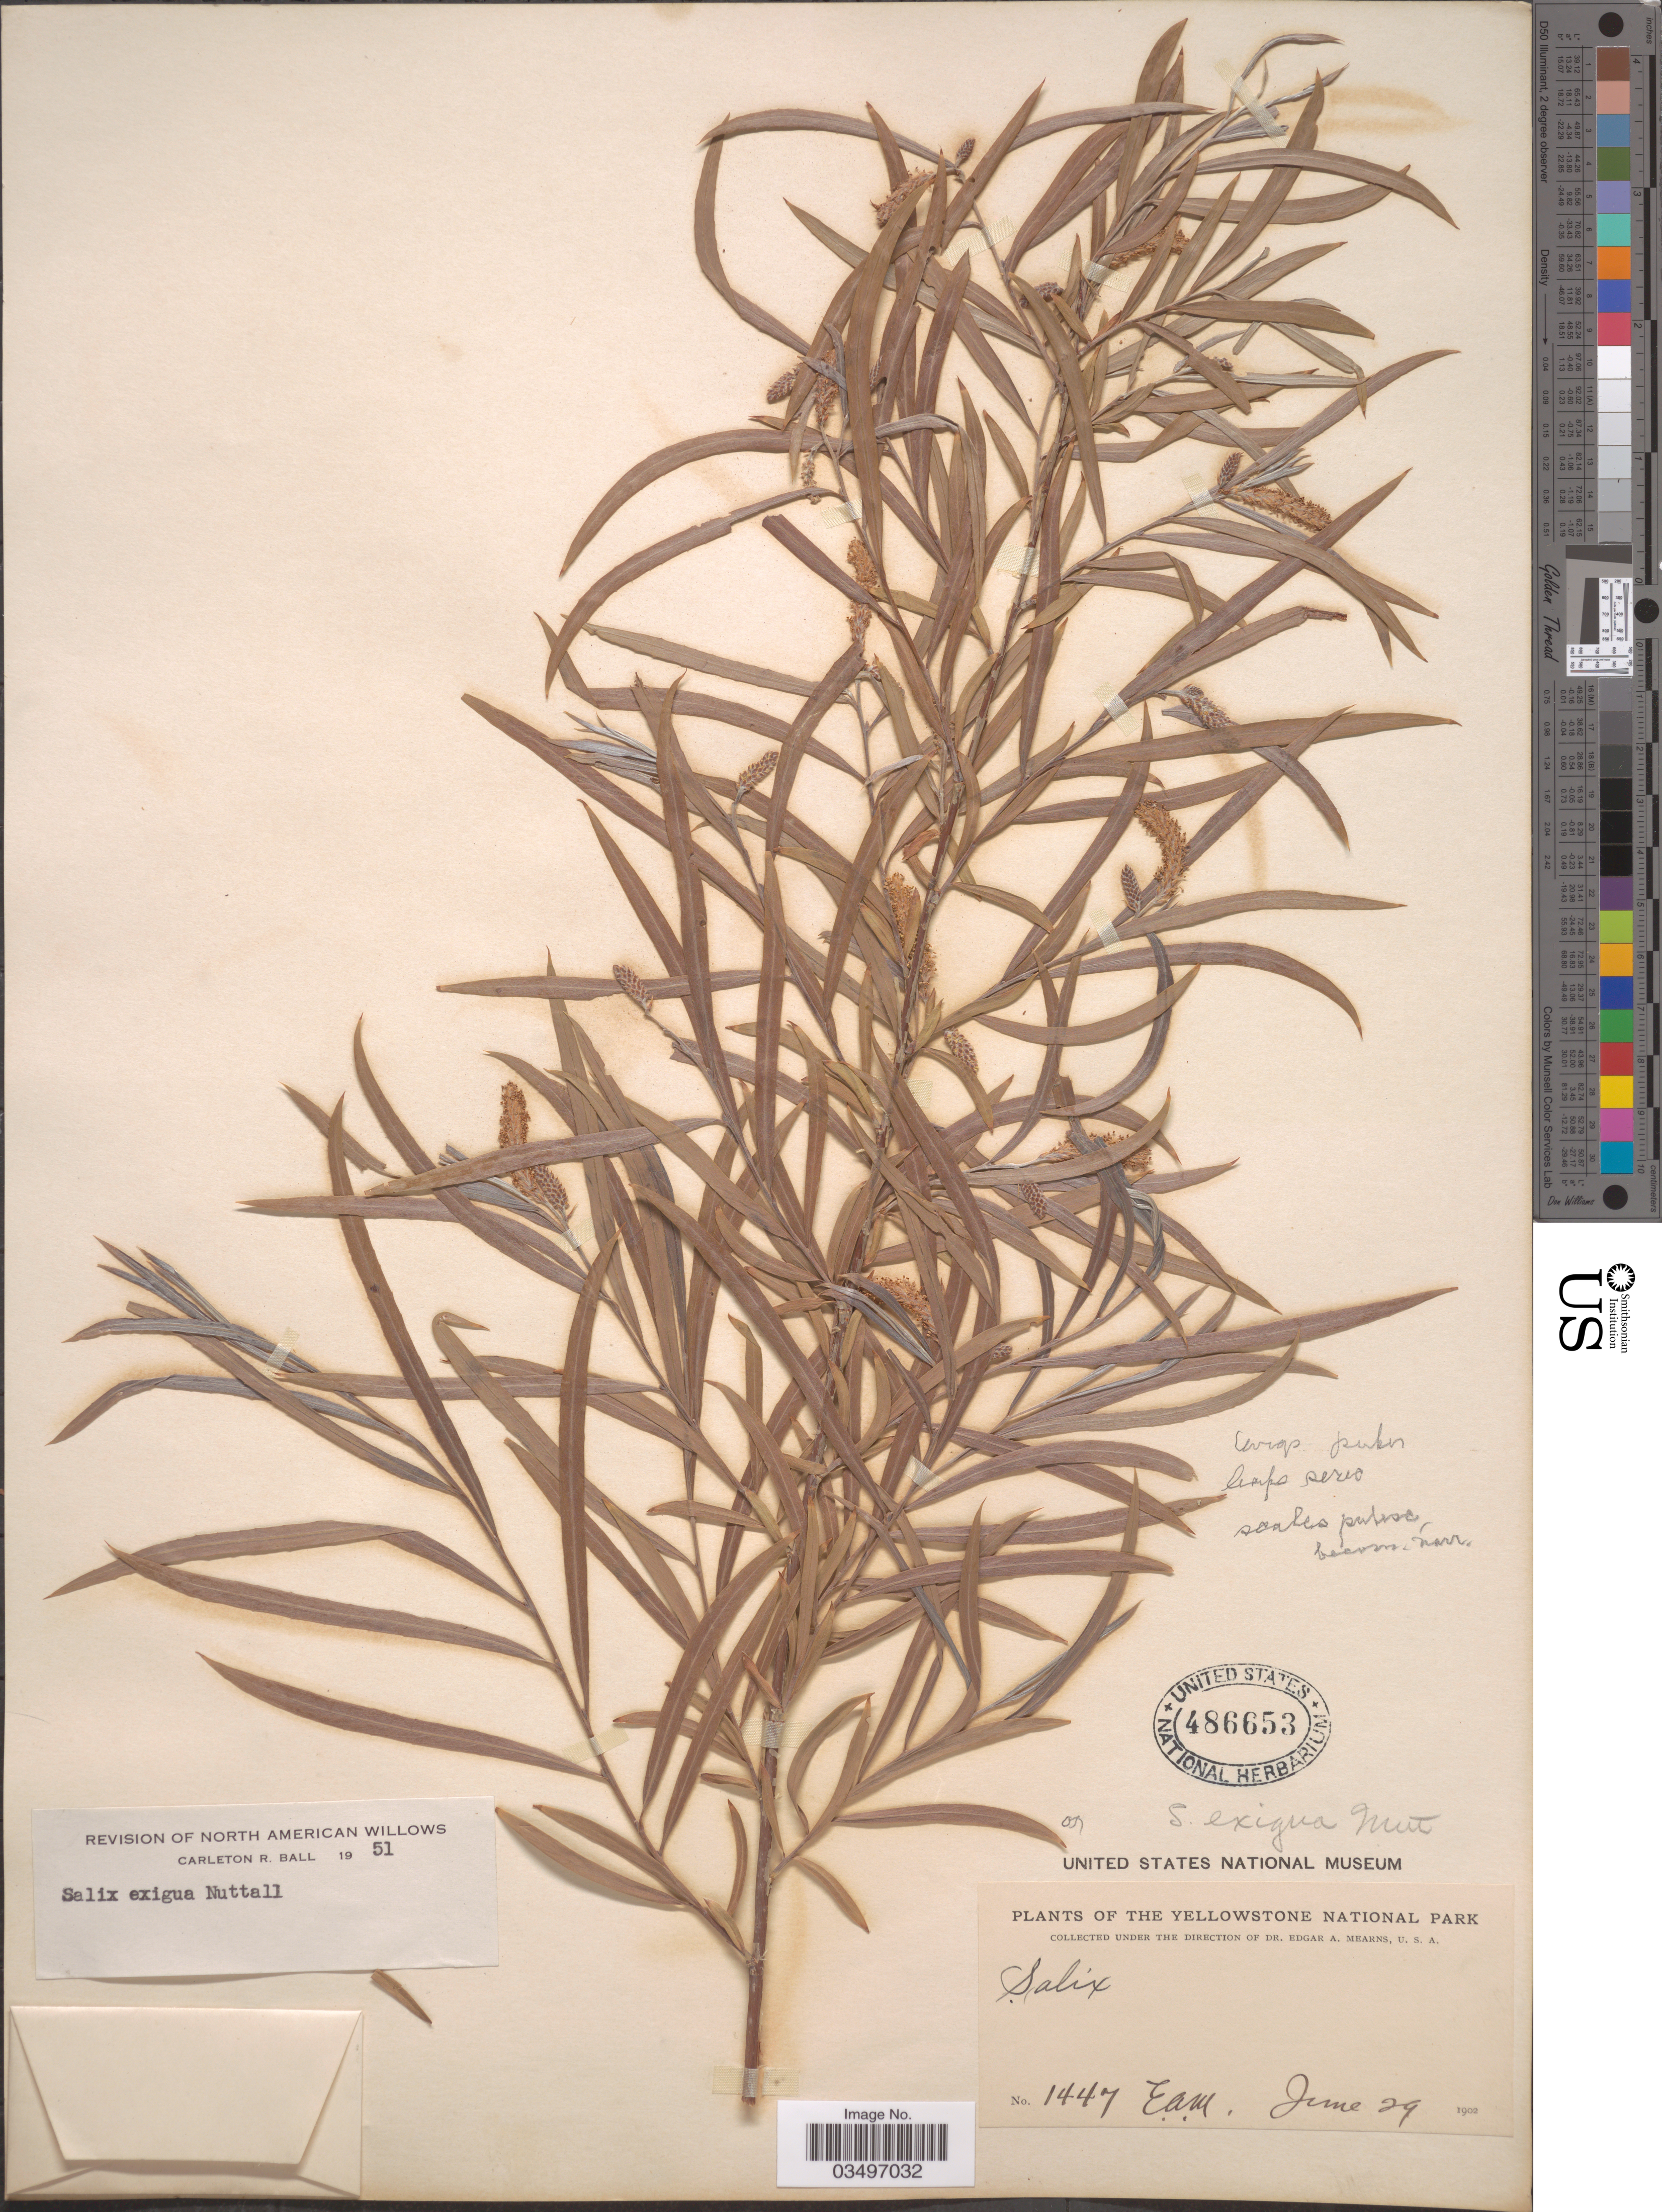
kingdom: Plantae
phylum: Tracheophyta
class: Magnoliopsida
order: Malpighiales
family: Salicaceae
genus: Salix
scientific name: Salix exigua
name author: Nutt.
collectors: E. A. Mearns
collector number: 1447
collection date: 1902-06-29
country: United States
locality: Yellowstone National Park.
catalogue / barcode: US 486653